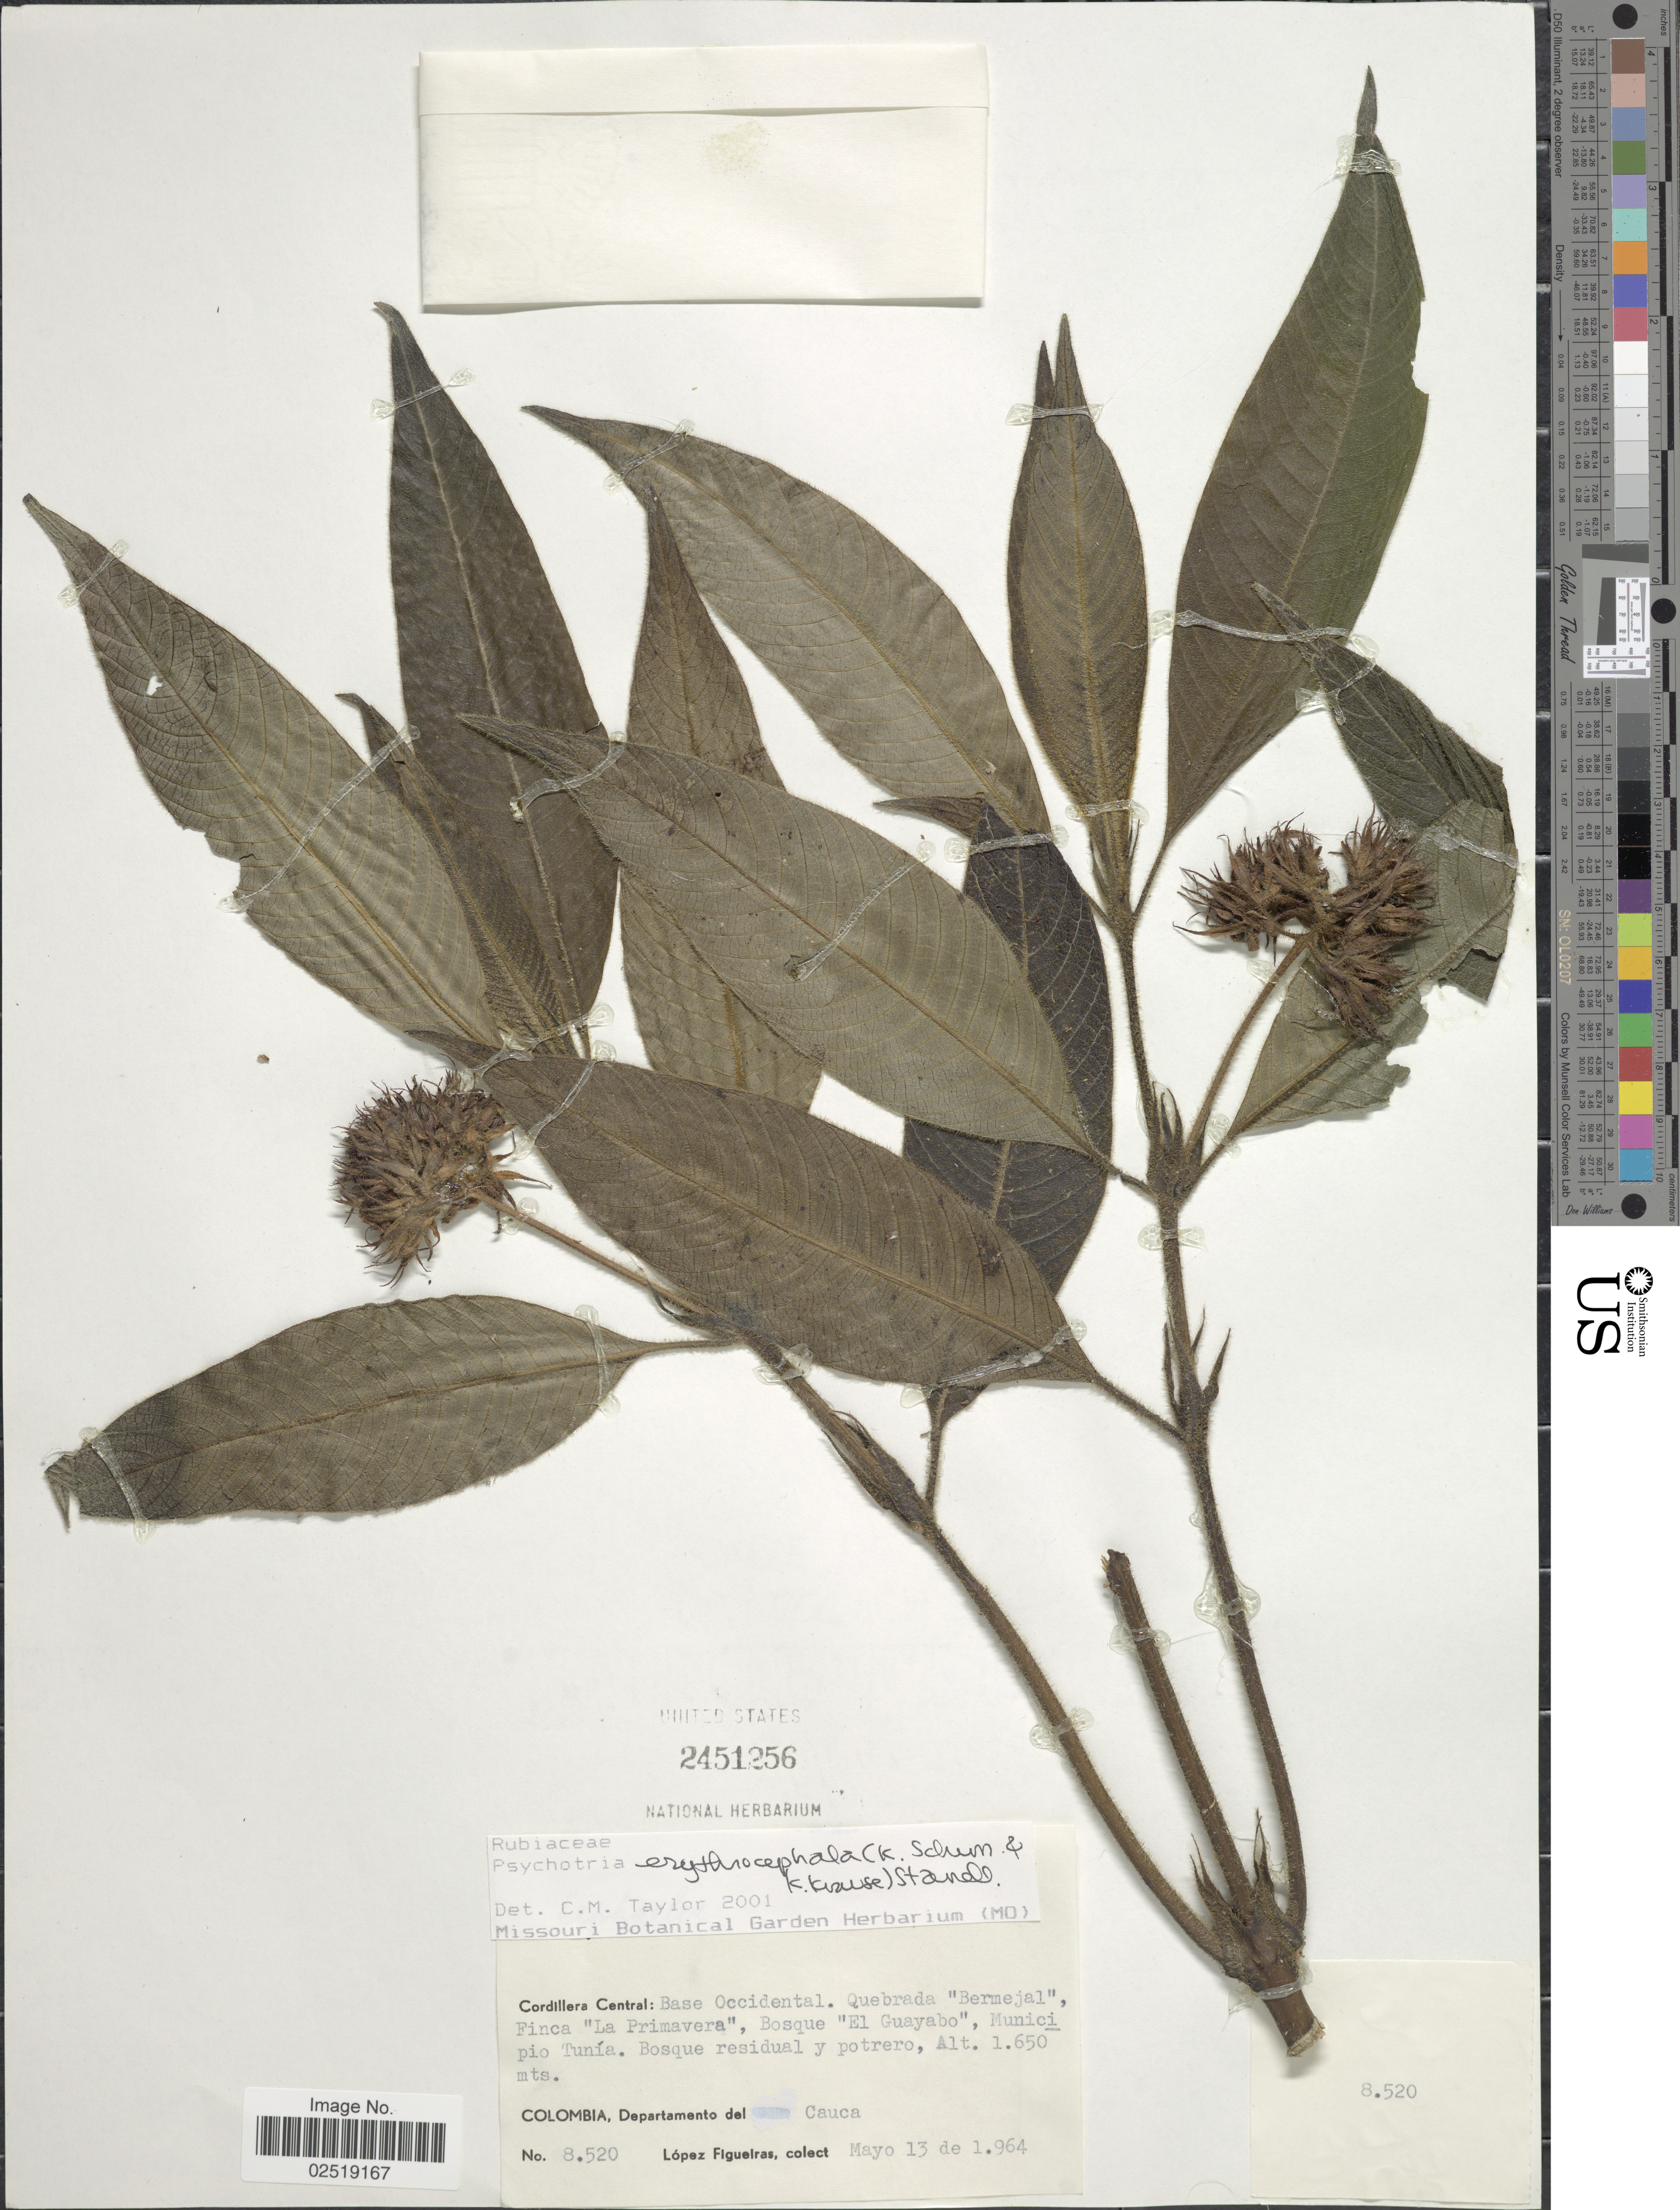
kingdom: Plantae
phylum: Tracheophyta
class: Magnoliopsida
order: Gentianales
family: Rubiaceae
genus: Psychotria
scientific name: Psychotria erythrocephala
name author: (K. Schum. & K. Krause) Standl.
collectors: M. López Figueiras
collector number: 8520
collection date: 1964-05-13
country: Colombia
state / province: Cauca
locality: Cordillera Central: Base Occidental. Quebrada "Bermejal", Finca "La Primavera", Bosque "El Guayabo", Municipio Tunia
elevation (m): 1650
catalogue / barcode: US 2451256